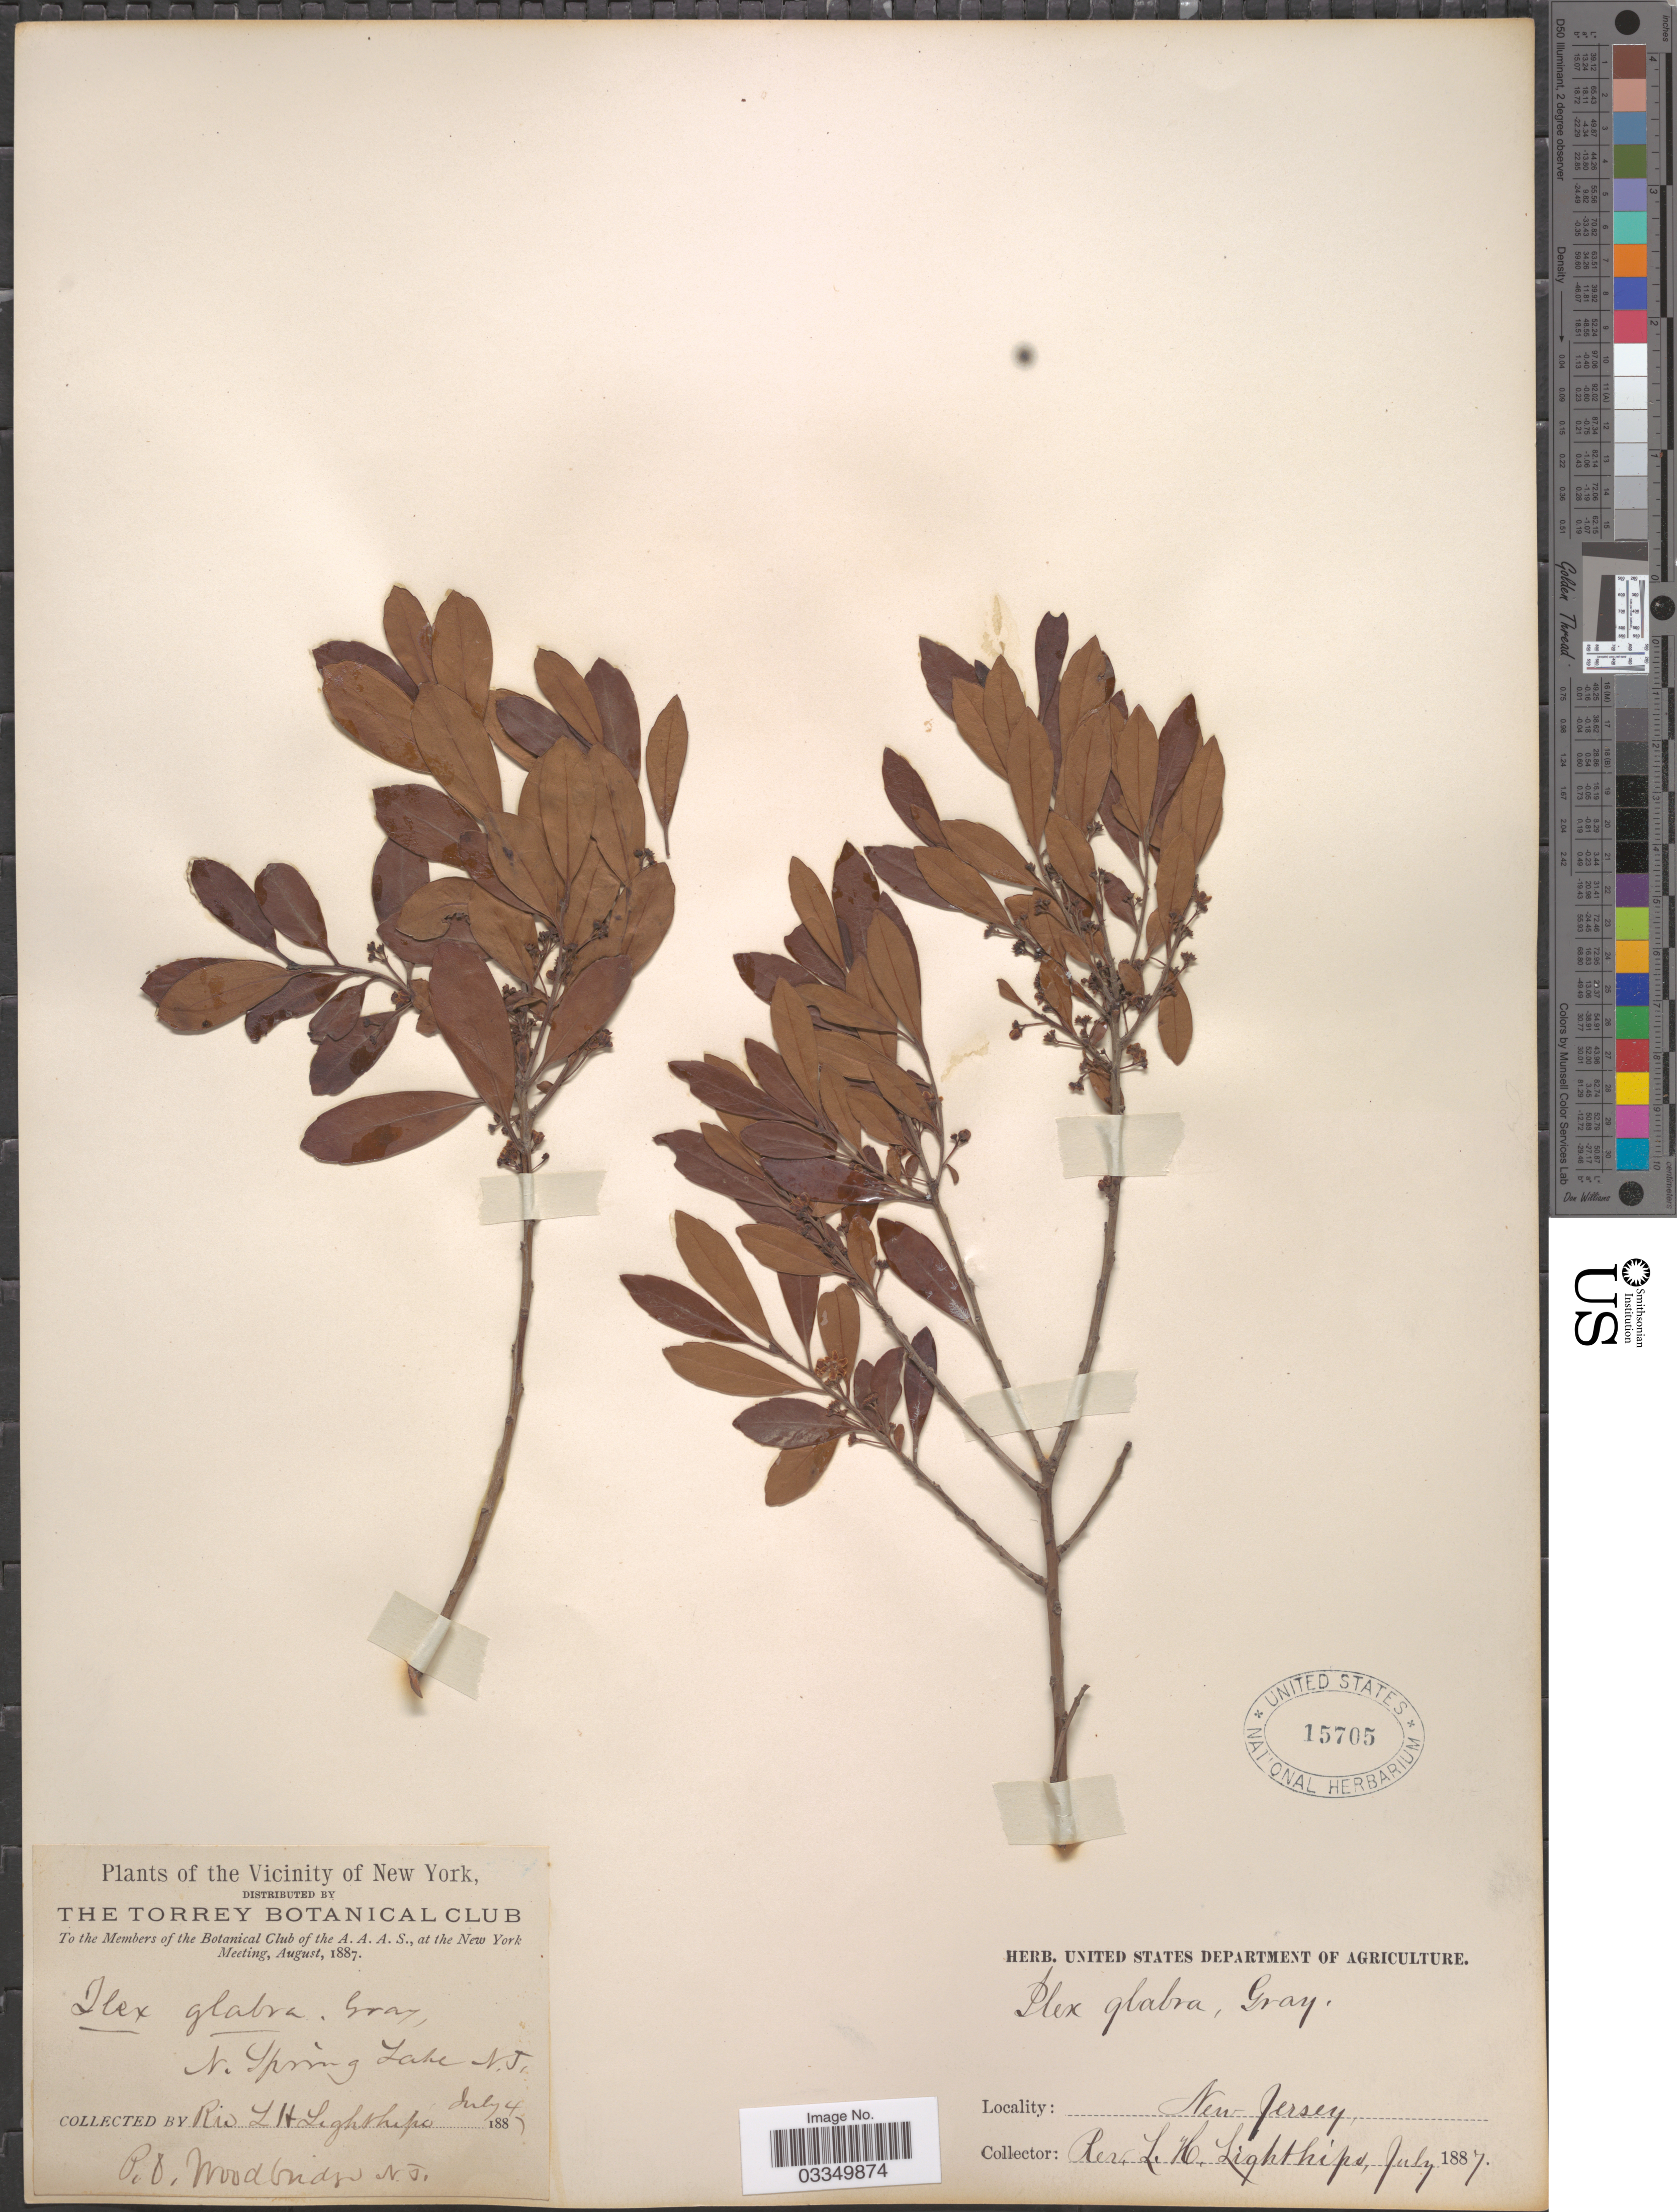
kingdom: Plantae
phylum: Tracheophyta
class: Magnoliopsida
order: Aquifoliales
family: Aquifoliaceae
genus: Ilex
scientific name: Ilex glabra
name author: (L.) A. Gray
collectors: Rev. L. H. Lighthipe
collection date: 1887-07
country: United States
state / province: New Jersey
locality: N. Spring Lake. P. O. Woodbridge [unsure placement]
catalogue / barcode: US 15705